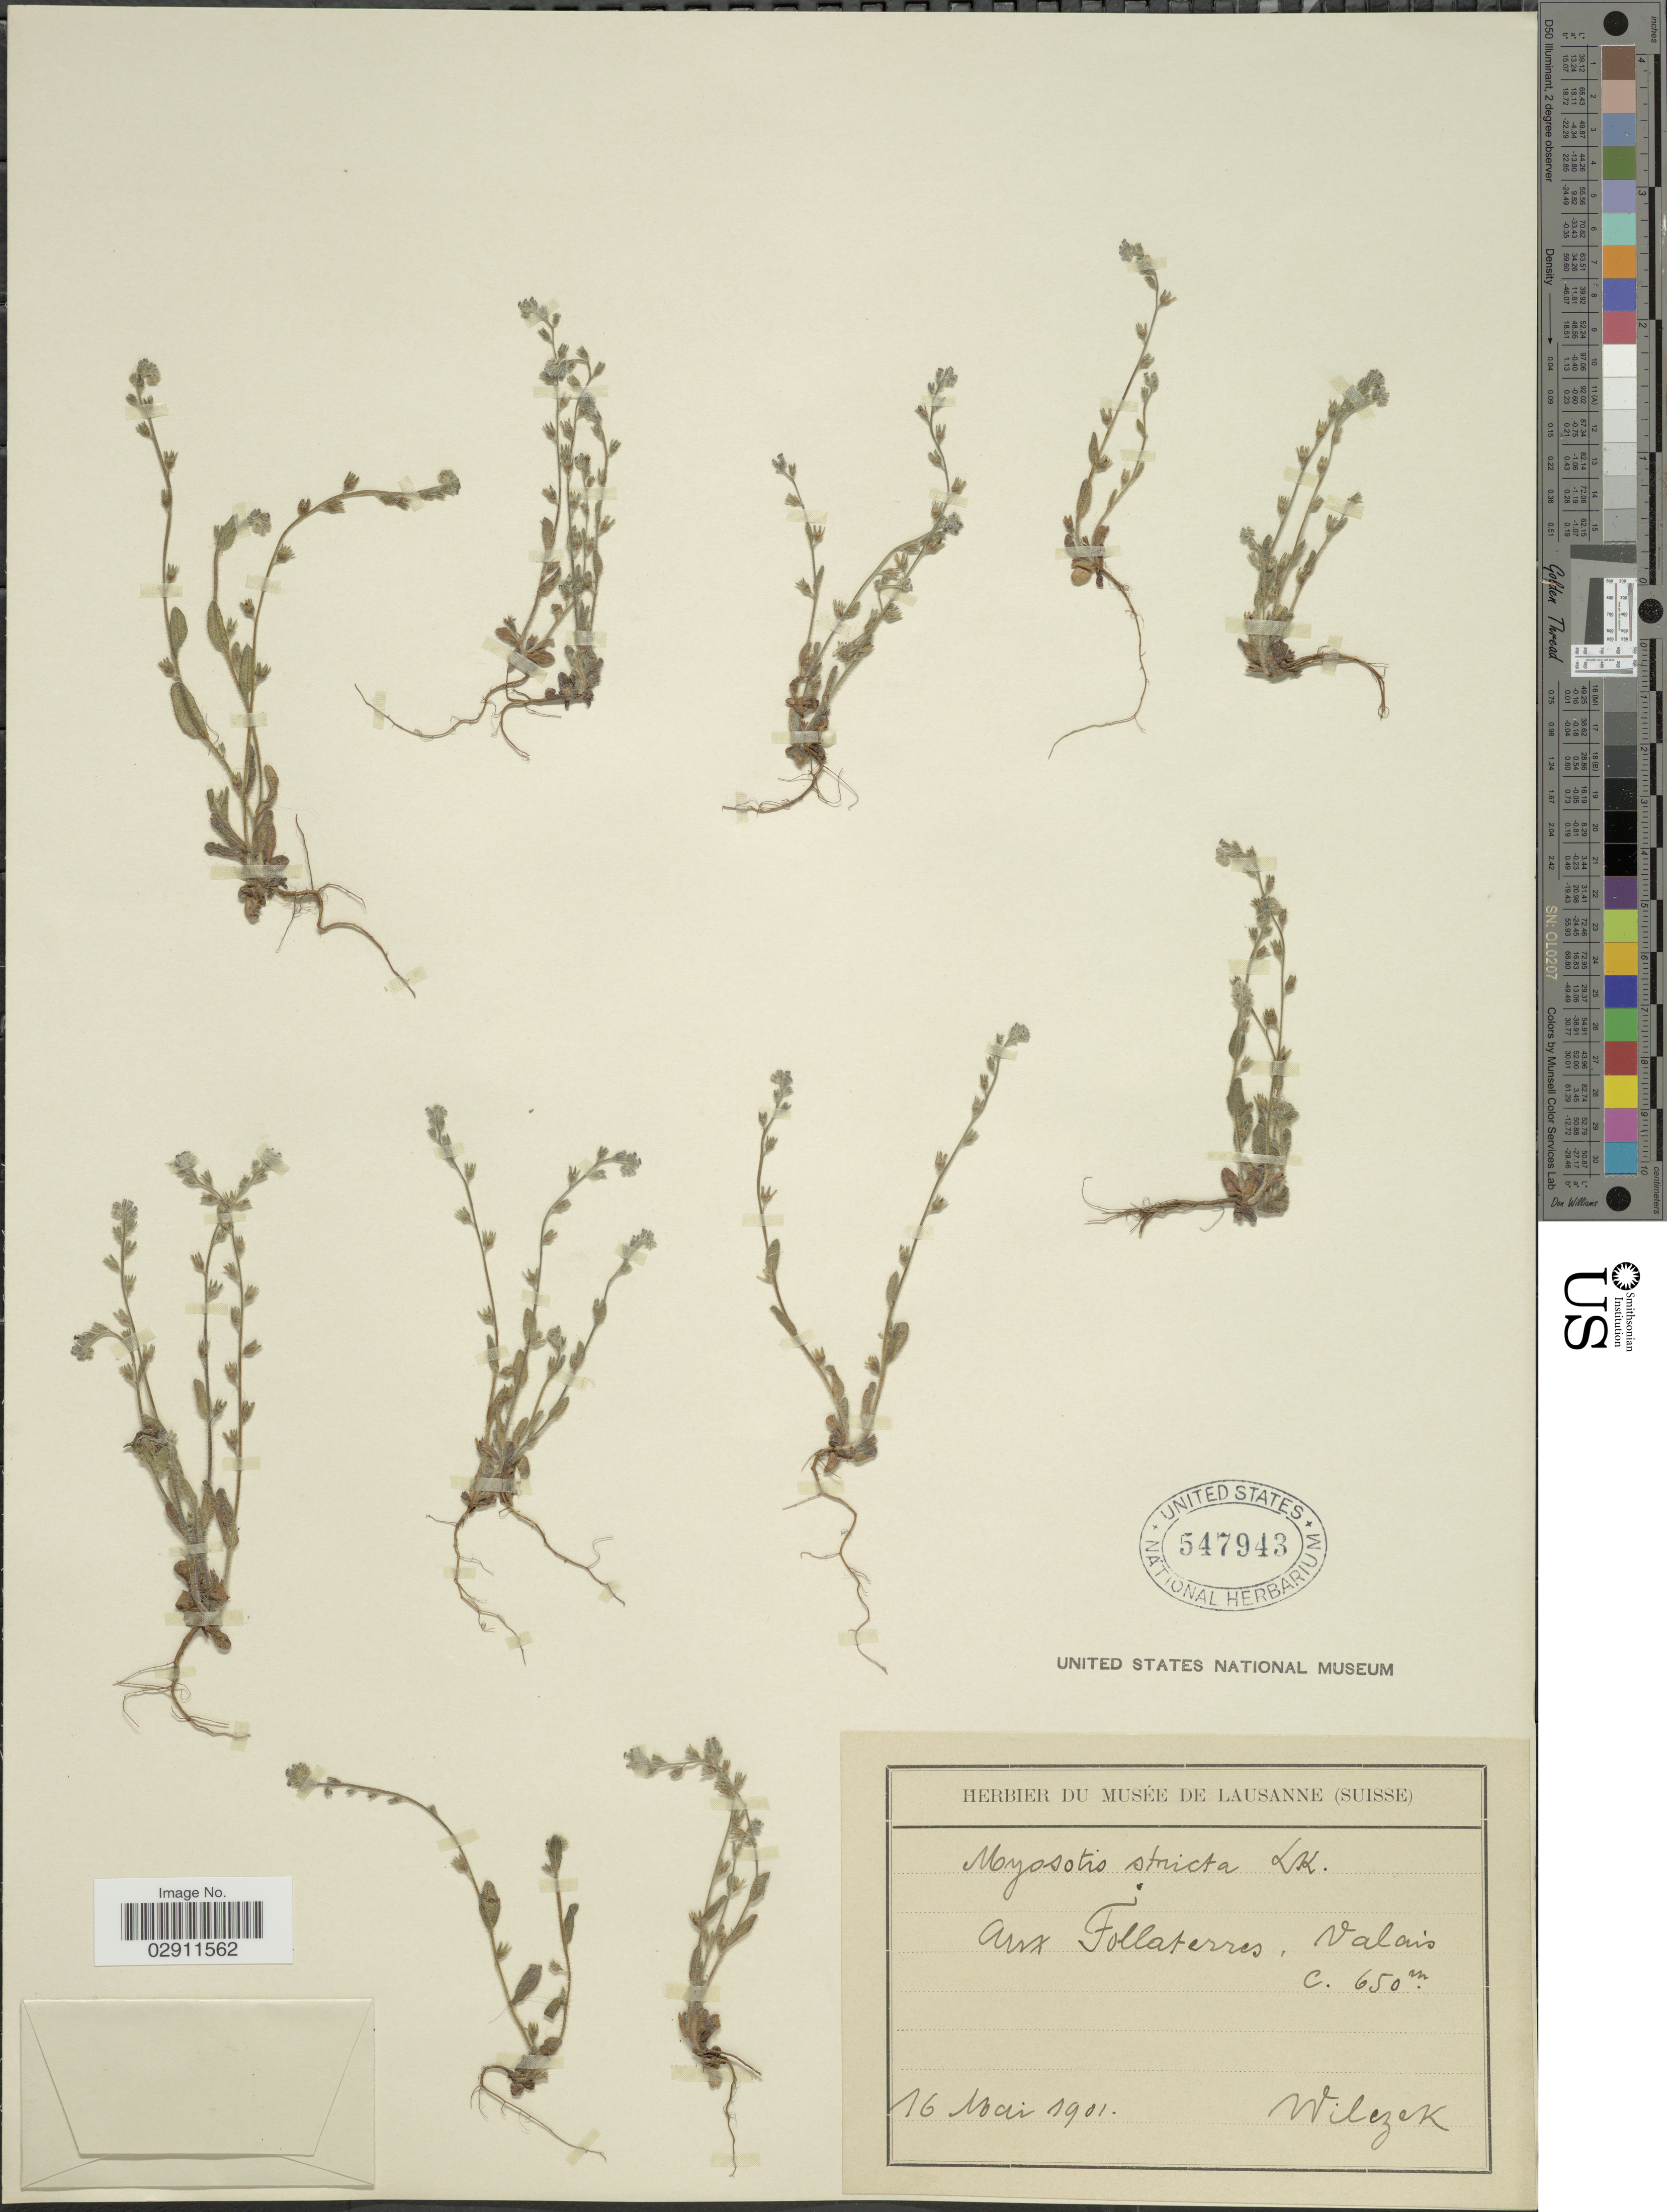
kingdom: Plantae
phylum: Tracheophyta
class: Magnoliopsida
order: Boraginales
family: Boraginaceae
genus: Myosotis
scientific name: Myosotis stricta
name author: Link ex Roem. & Schult.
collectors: -. Wilezek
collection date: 1901-05-16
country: Switzerland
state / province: Valais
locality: Aux Follaterres.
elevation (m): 650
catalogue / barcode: US 547943